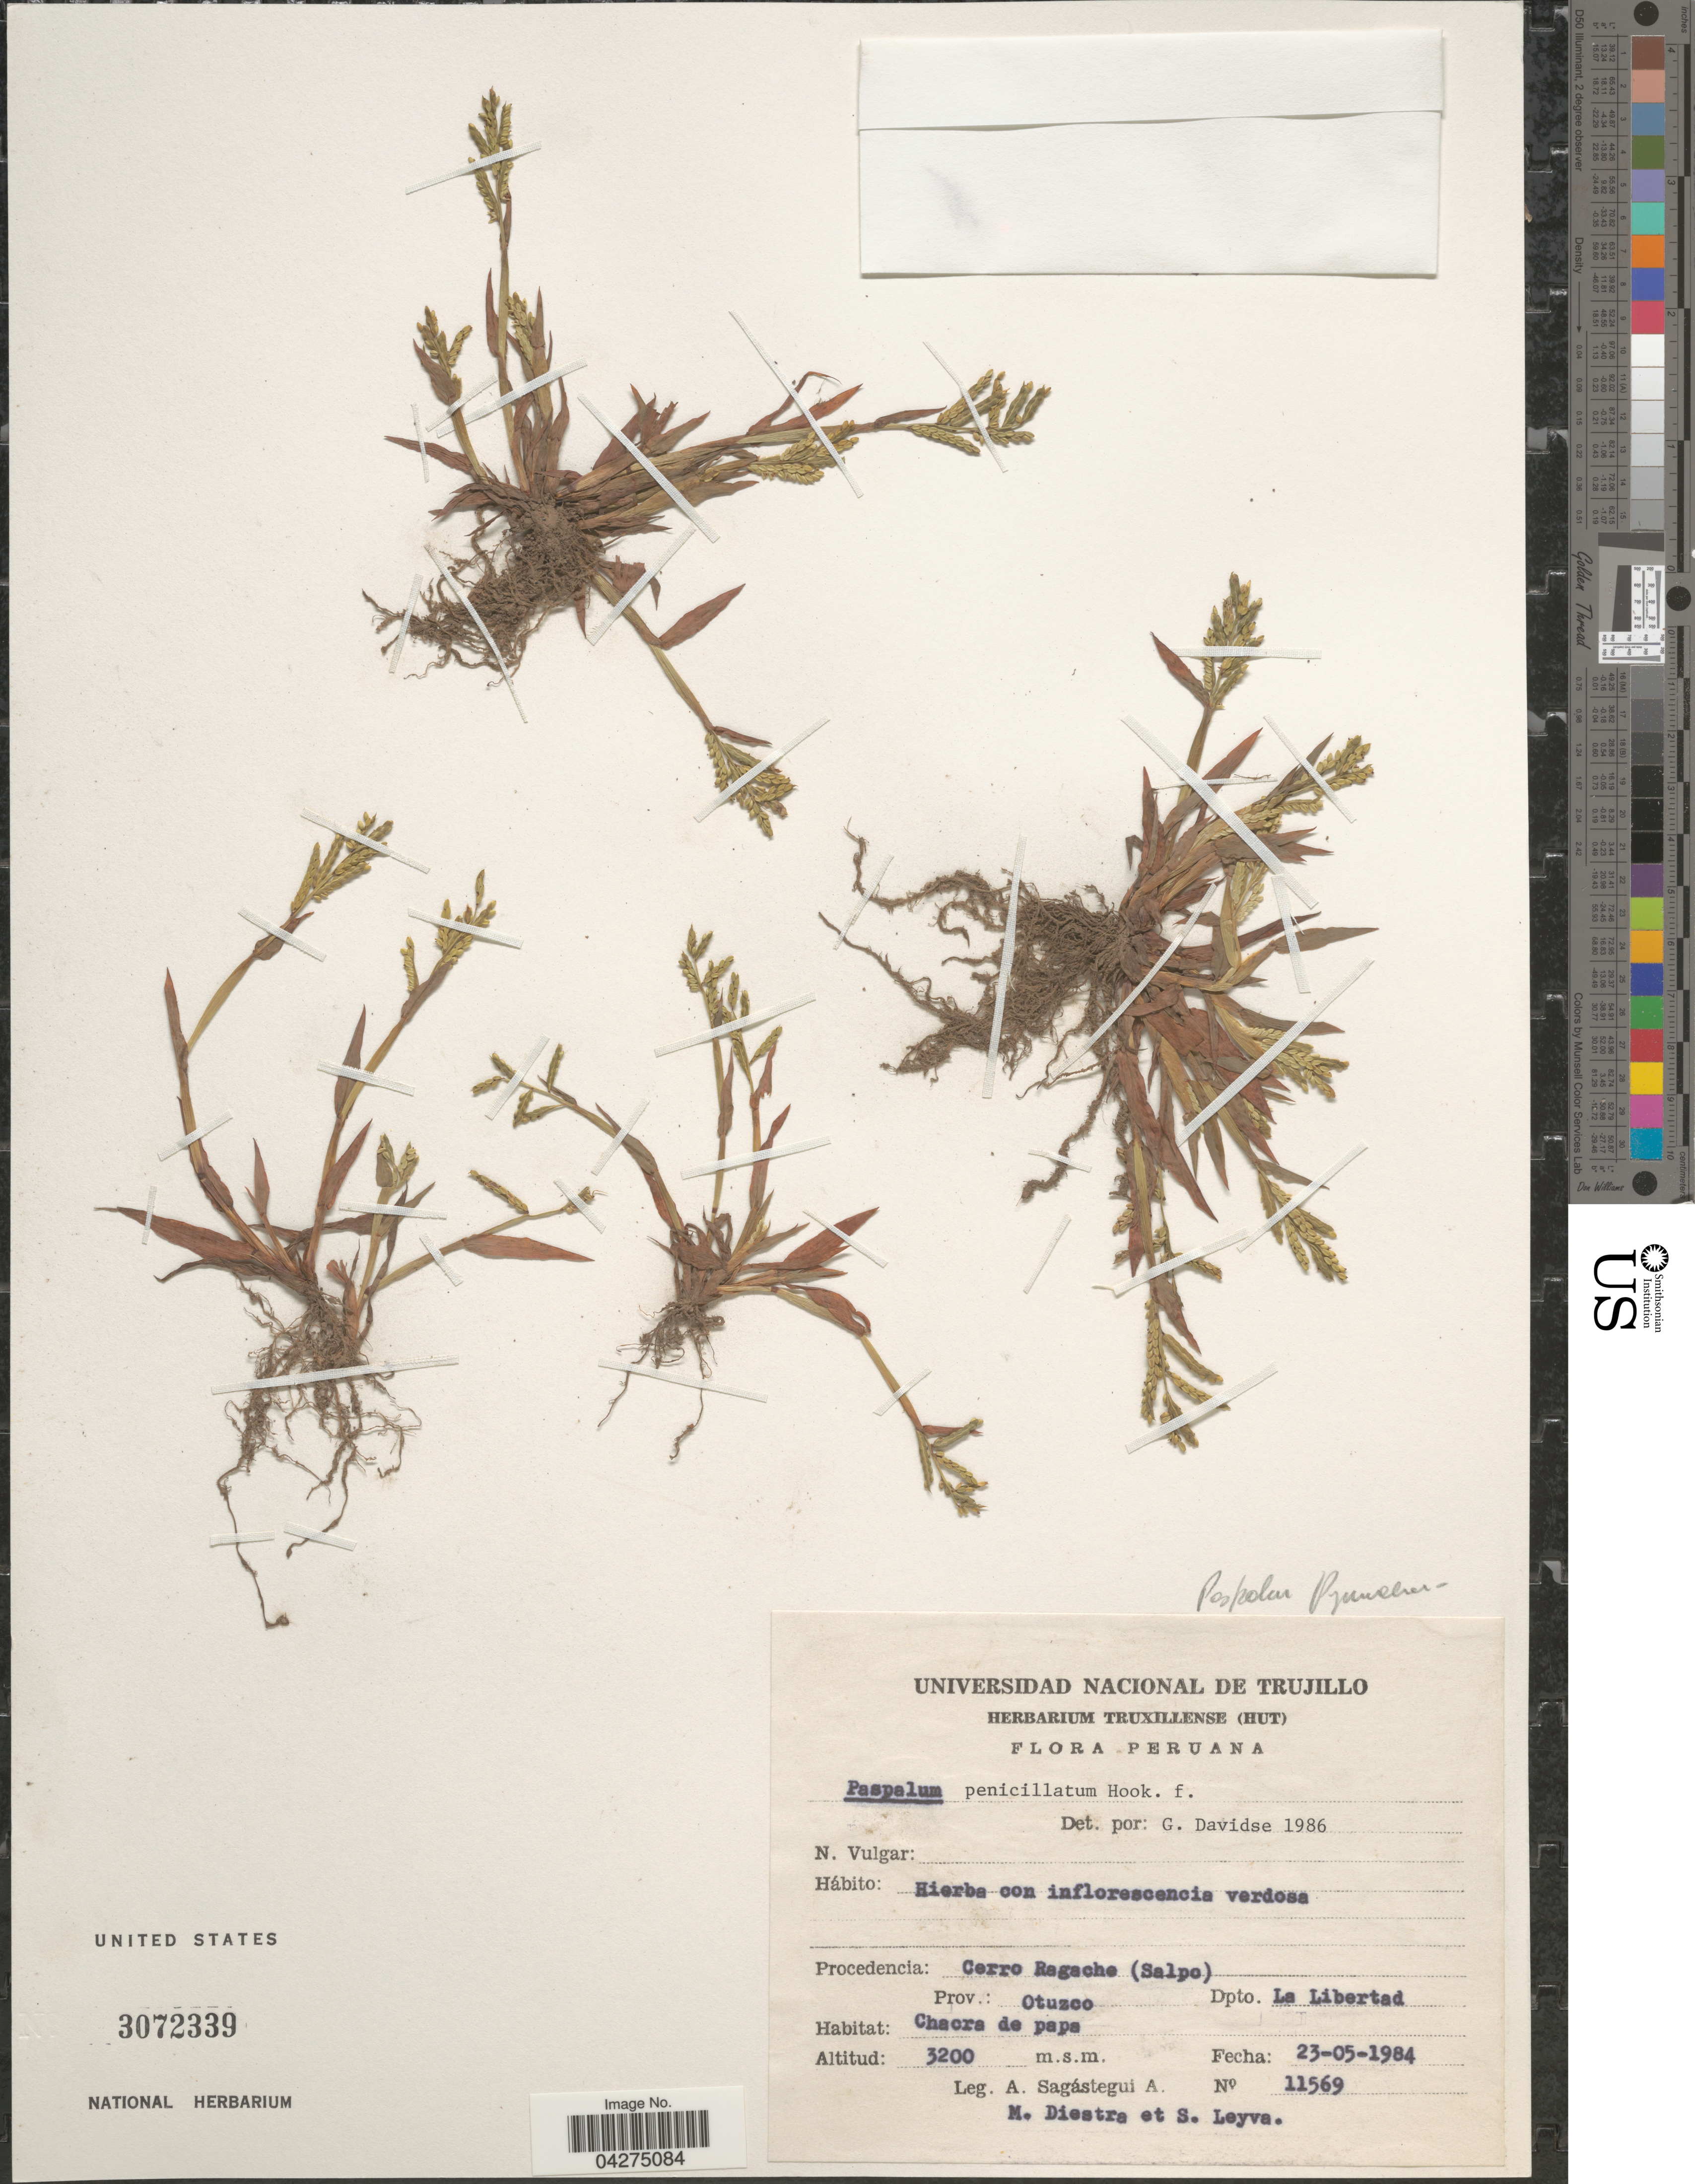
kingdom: Plantae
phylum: Tracheophyta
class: Liliopsida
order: Poales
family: Poaceae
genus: Paspalum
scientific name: Paspalum pygmaeum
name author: Hack.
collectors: A. Sagástegui A., M. Diestra & S. Leyva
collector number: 11569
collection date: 1984-05-23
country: Peru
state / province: La Libertad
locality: Cerro Ragache (Salpo). Prov.: Otuzco Dpto. La Libertad. Chacra de papa.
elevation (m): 3200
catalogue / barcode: US 3072339